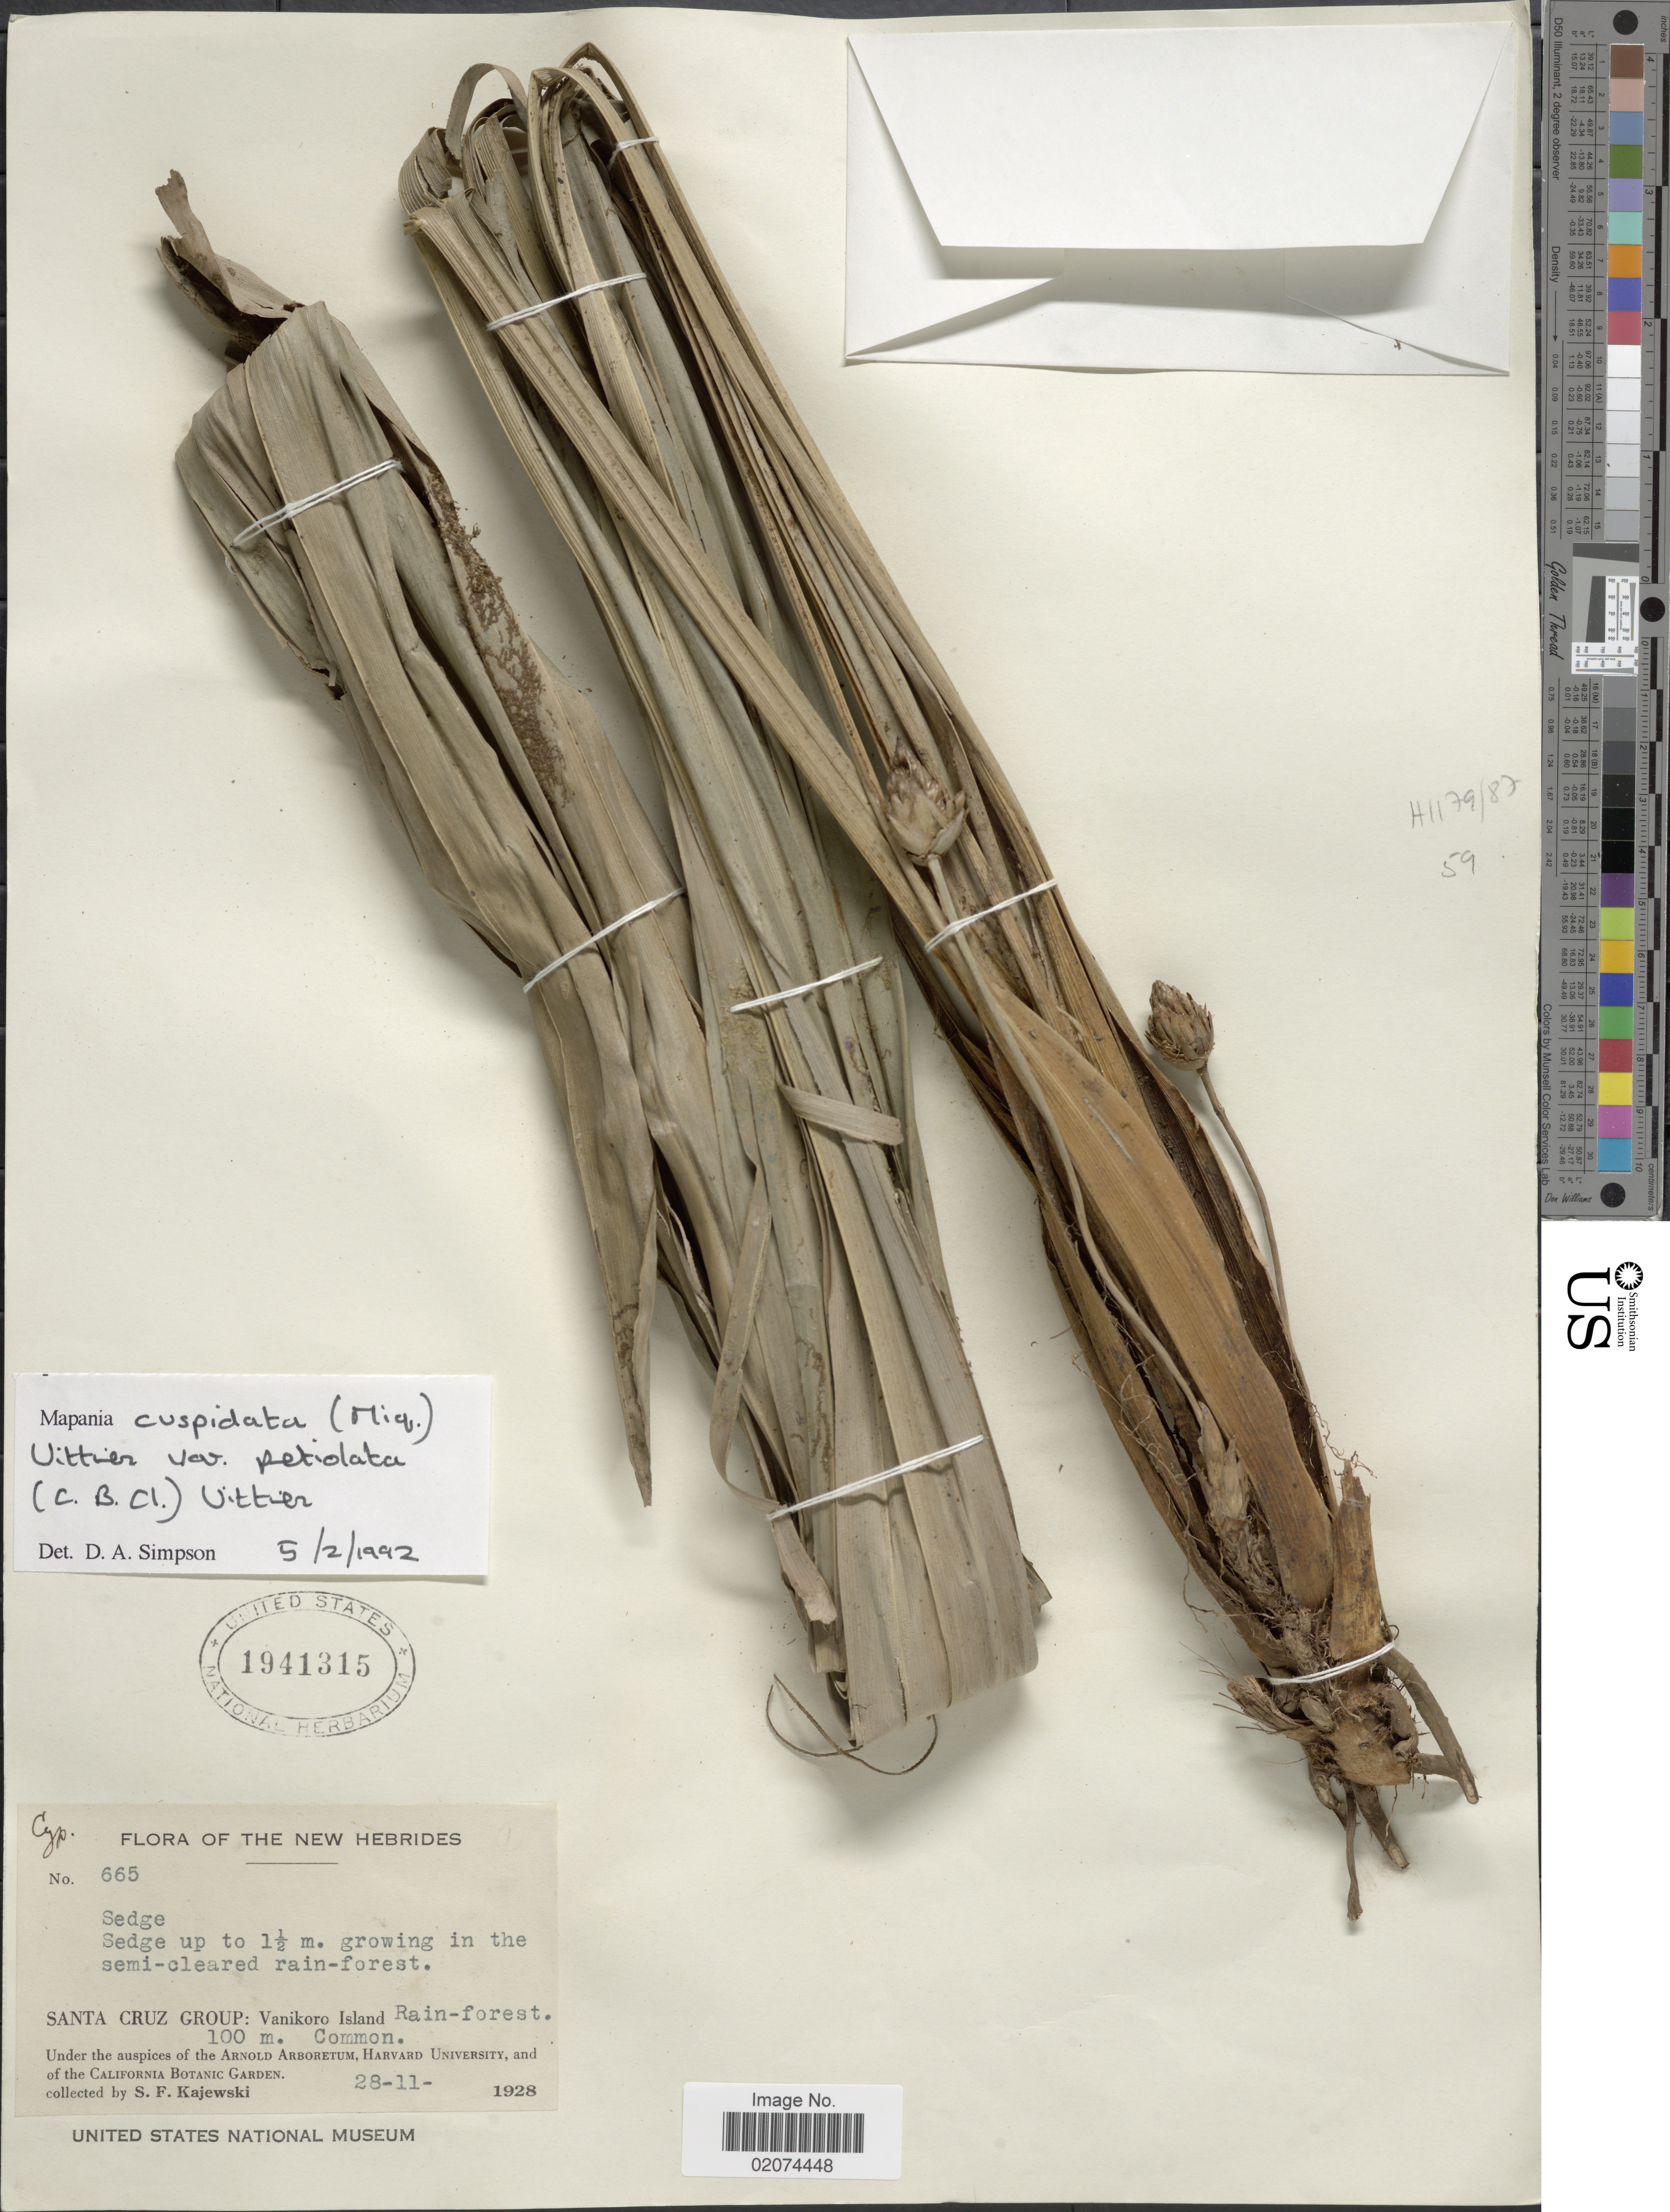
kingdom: Plantae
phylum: Tracheophyta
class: Liliopsida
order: Poales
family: Cyperaceae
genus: Mapania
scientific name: Mapania cuspidata var. petiolata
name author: (C.B. Clarke) Uittien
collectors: S. Kajewski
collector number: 665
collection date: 1928-11-28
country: Vanuatu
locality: The New Hebrides. Santa Cruz Group: Vanikoro Island. Rain-forest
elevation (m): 100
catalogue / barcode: US 1941315